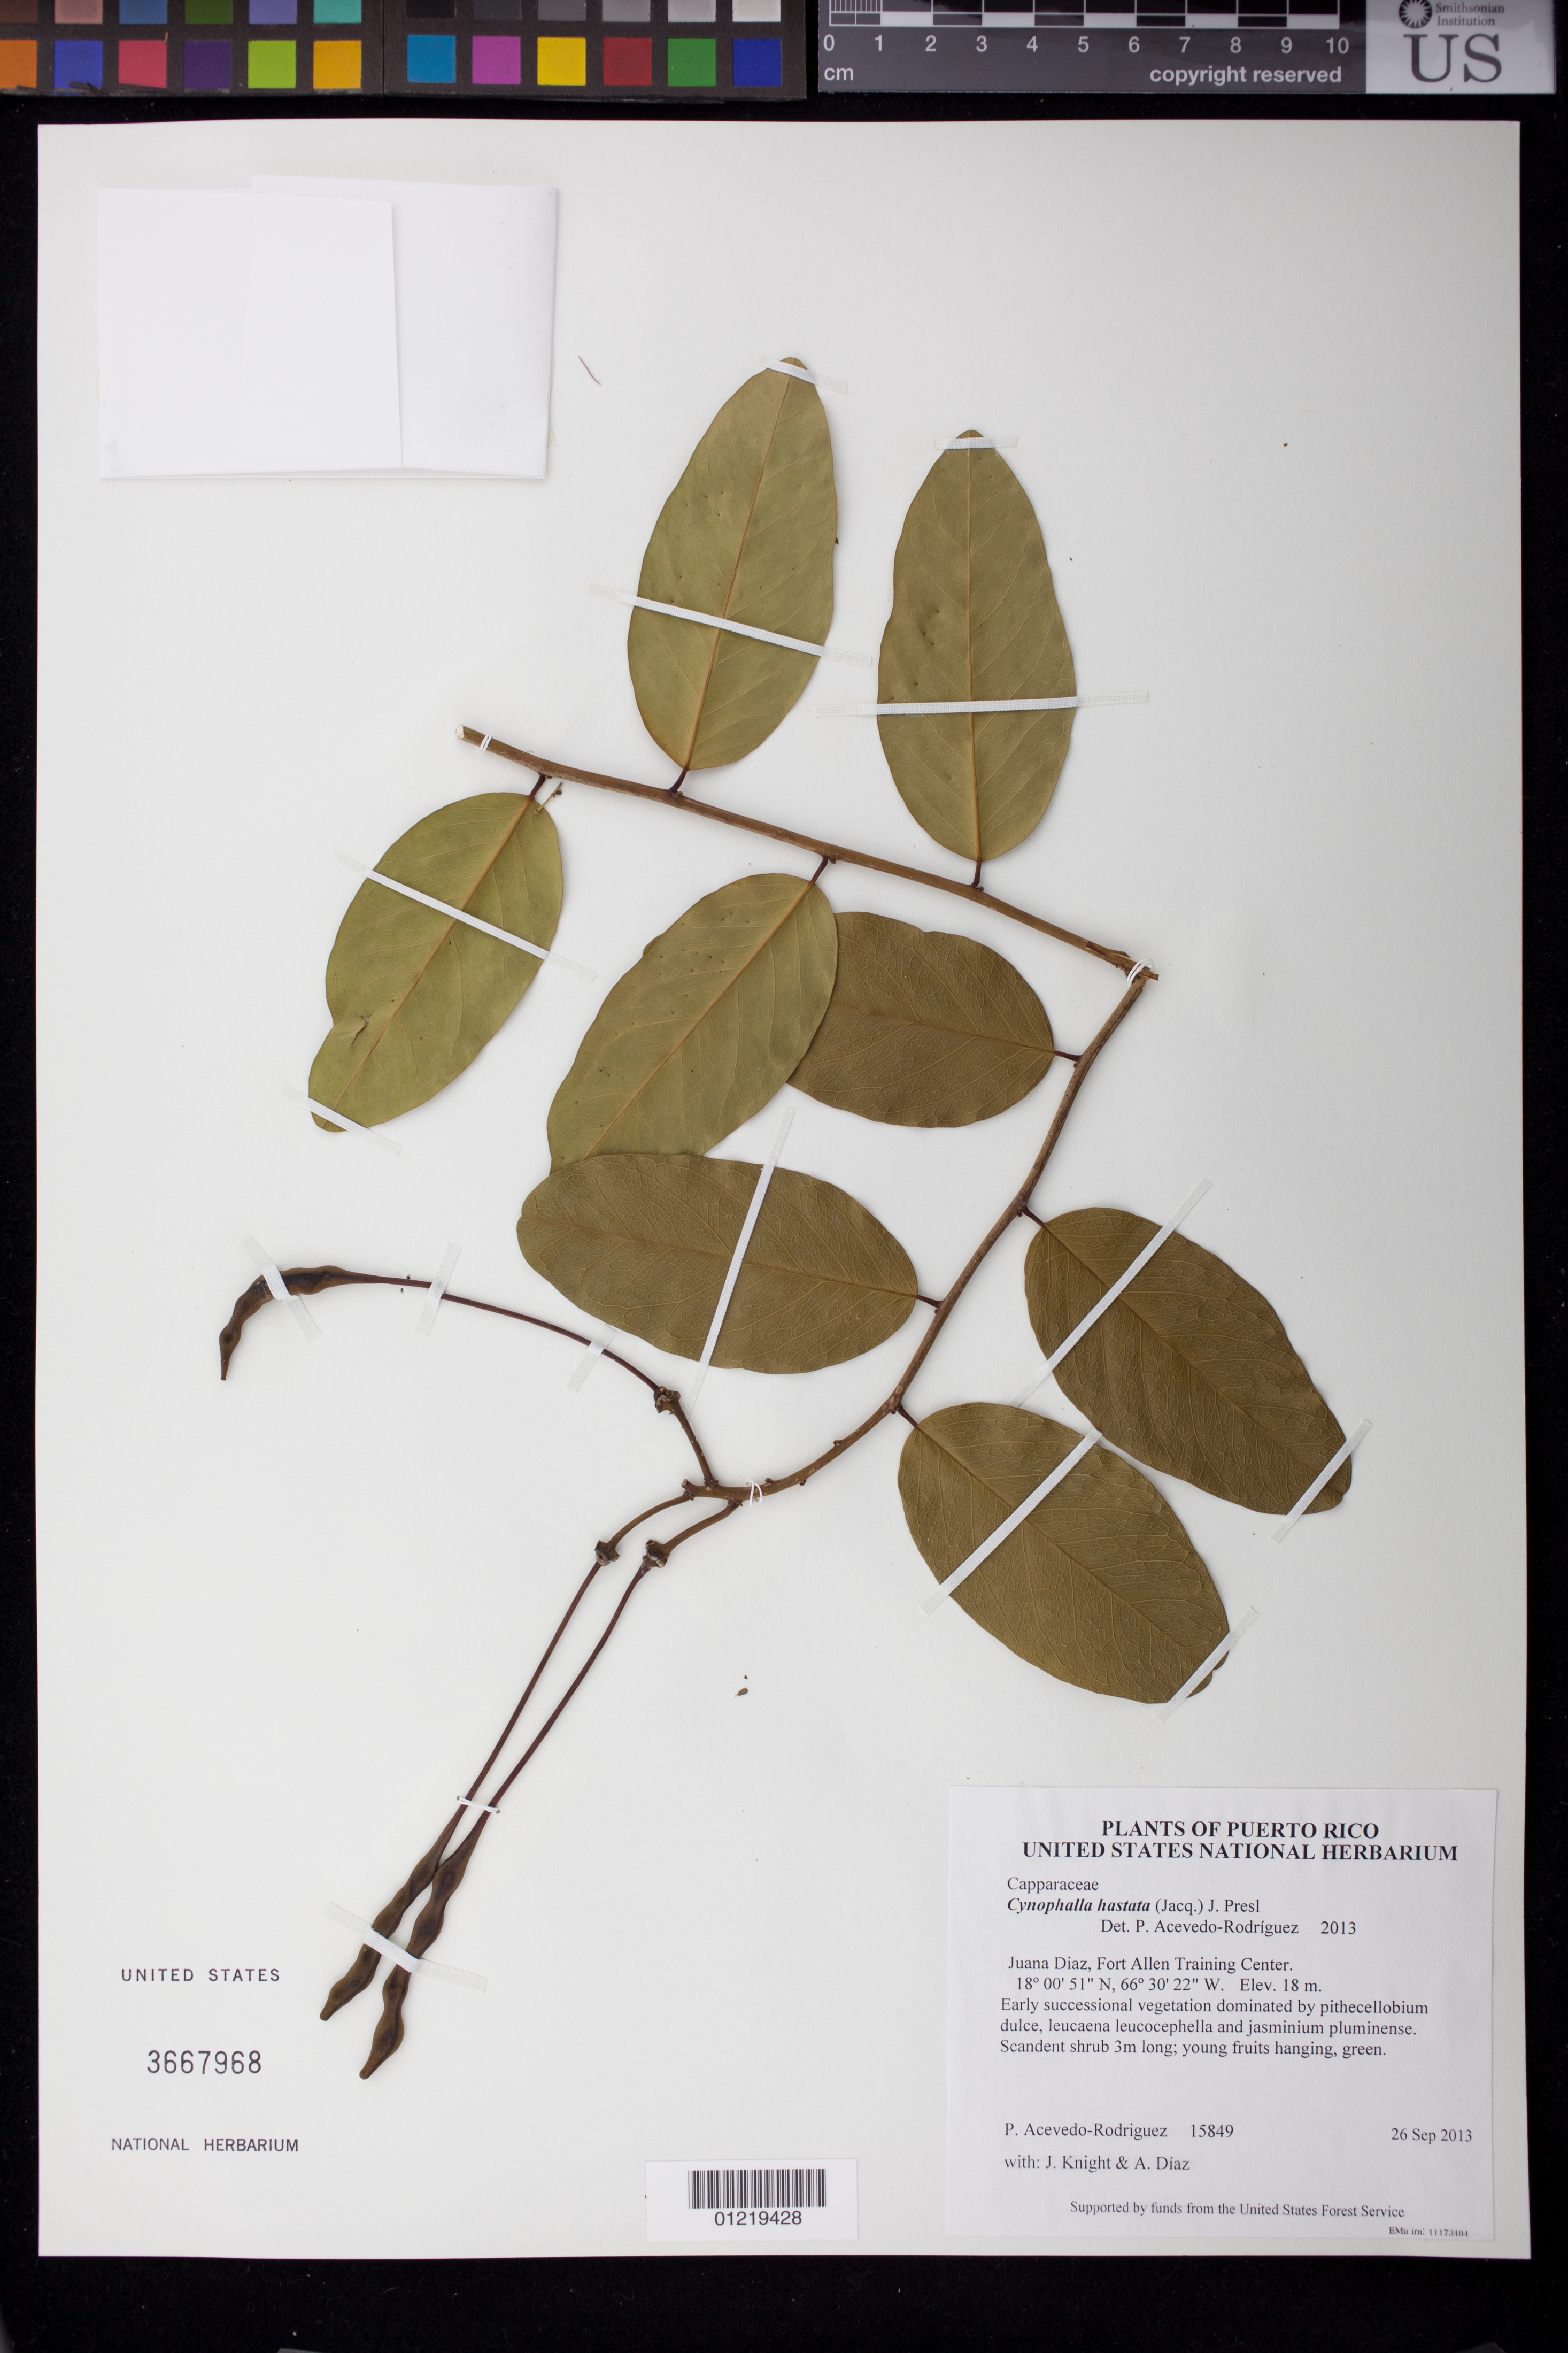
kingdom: Plantae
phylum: Tracheophyta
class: Magnoliopsida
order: Brassicales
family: Capparaceae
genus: Cynophalla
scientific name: Cynophalla hastata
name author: (Jacq.) J. Presl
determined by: Acevedo-Rodríguez, P., (BOT), Smithsonian Institution - National Museum of Natural History (UNITED STATES)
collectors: P. Acevedo-Rodr., J. Knight & A. Díaz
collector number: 15849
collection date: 2013-09-26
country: Puerto Rico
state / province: Juana Diaz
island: Puerto Rico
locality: Fort Allen Training Center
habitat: Early successional vegetation dominated by pithecellobium dulce, leucaena leucocephella and jasminium pluminense.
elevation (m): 18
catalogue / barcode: US 3667968